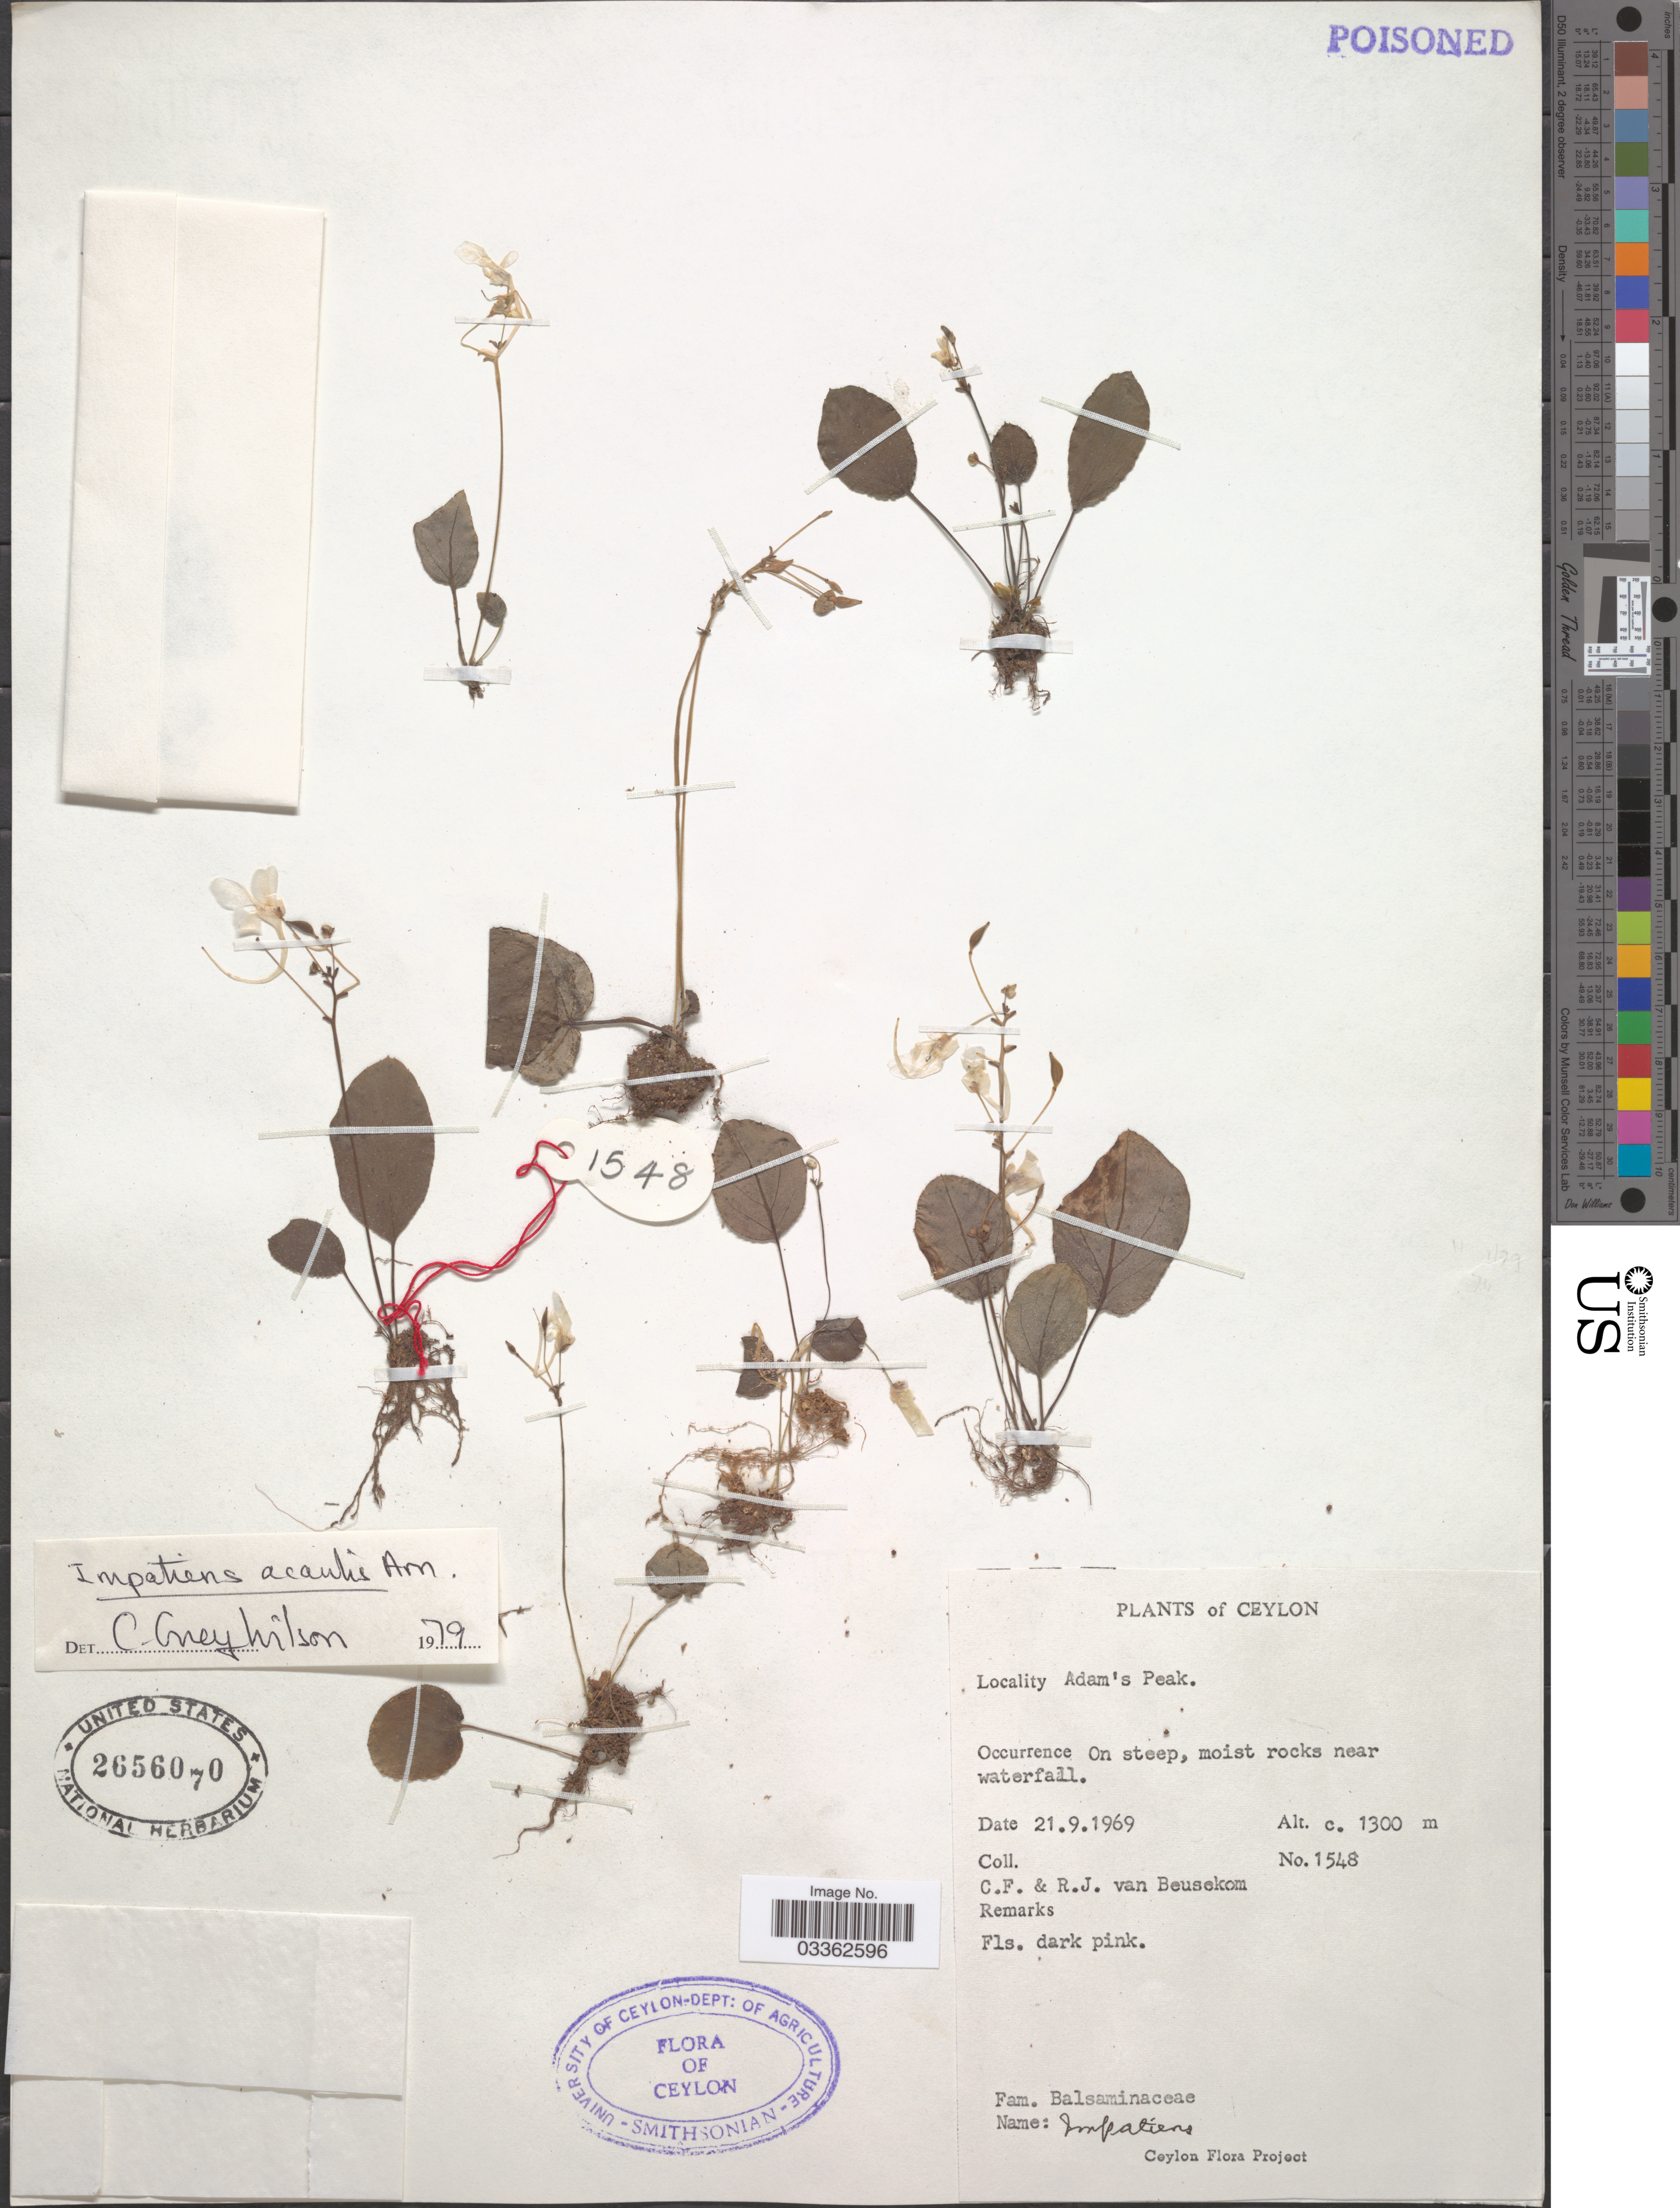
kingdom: Plantae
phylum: Tracheophyta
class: Magnoliopsida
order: Ericales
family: Balsaminaceae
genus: Impatiens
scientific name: Impatiens acaulis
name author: Arn.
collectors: C. F. Beusekom & R. Beusekom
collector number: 1548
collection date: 1969-09-21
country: Sri Lanka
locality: Ceylon. Adam's Peak.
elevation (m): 1300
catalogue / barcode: US 2656070